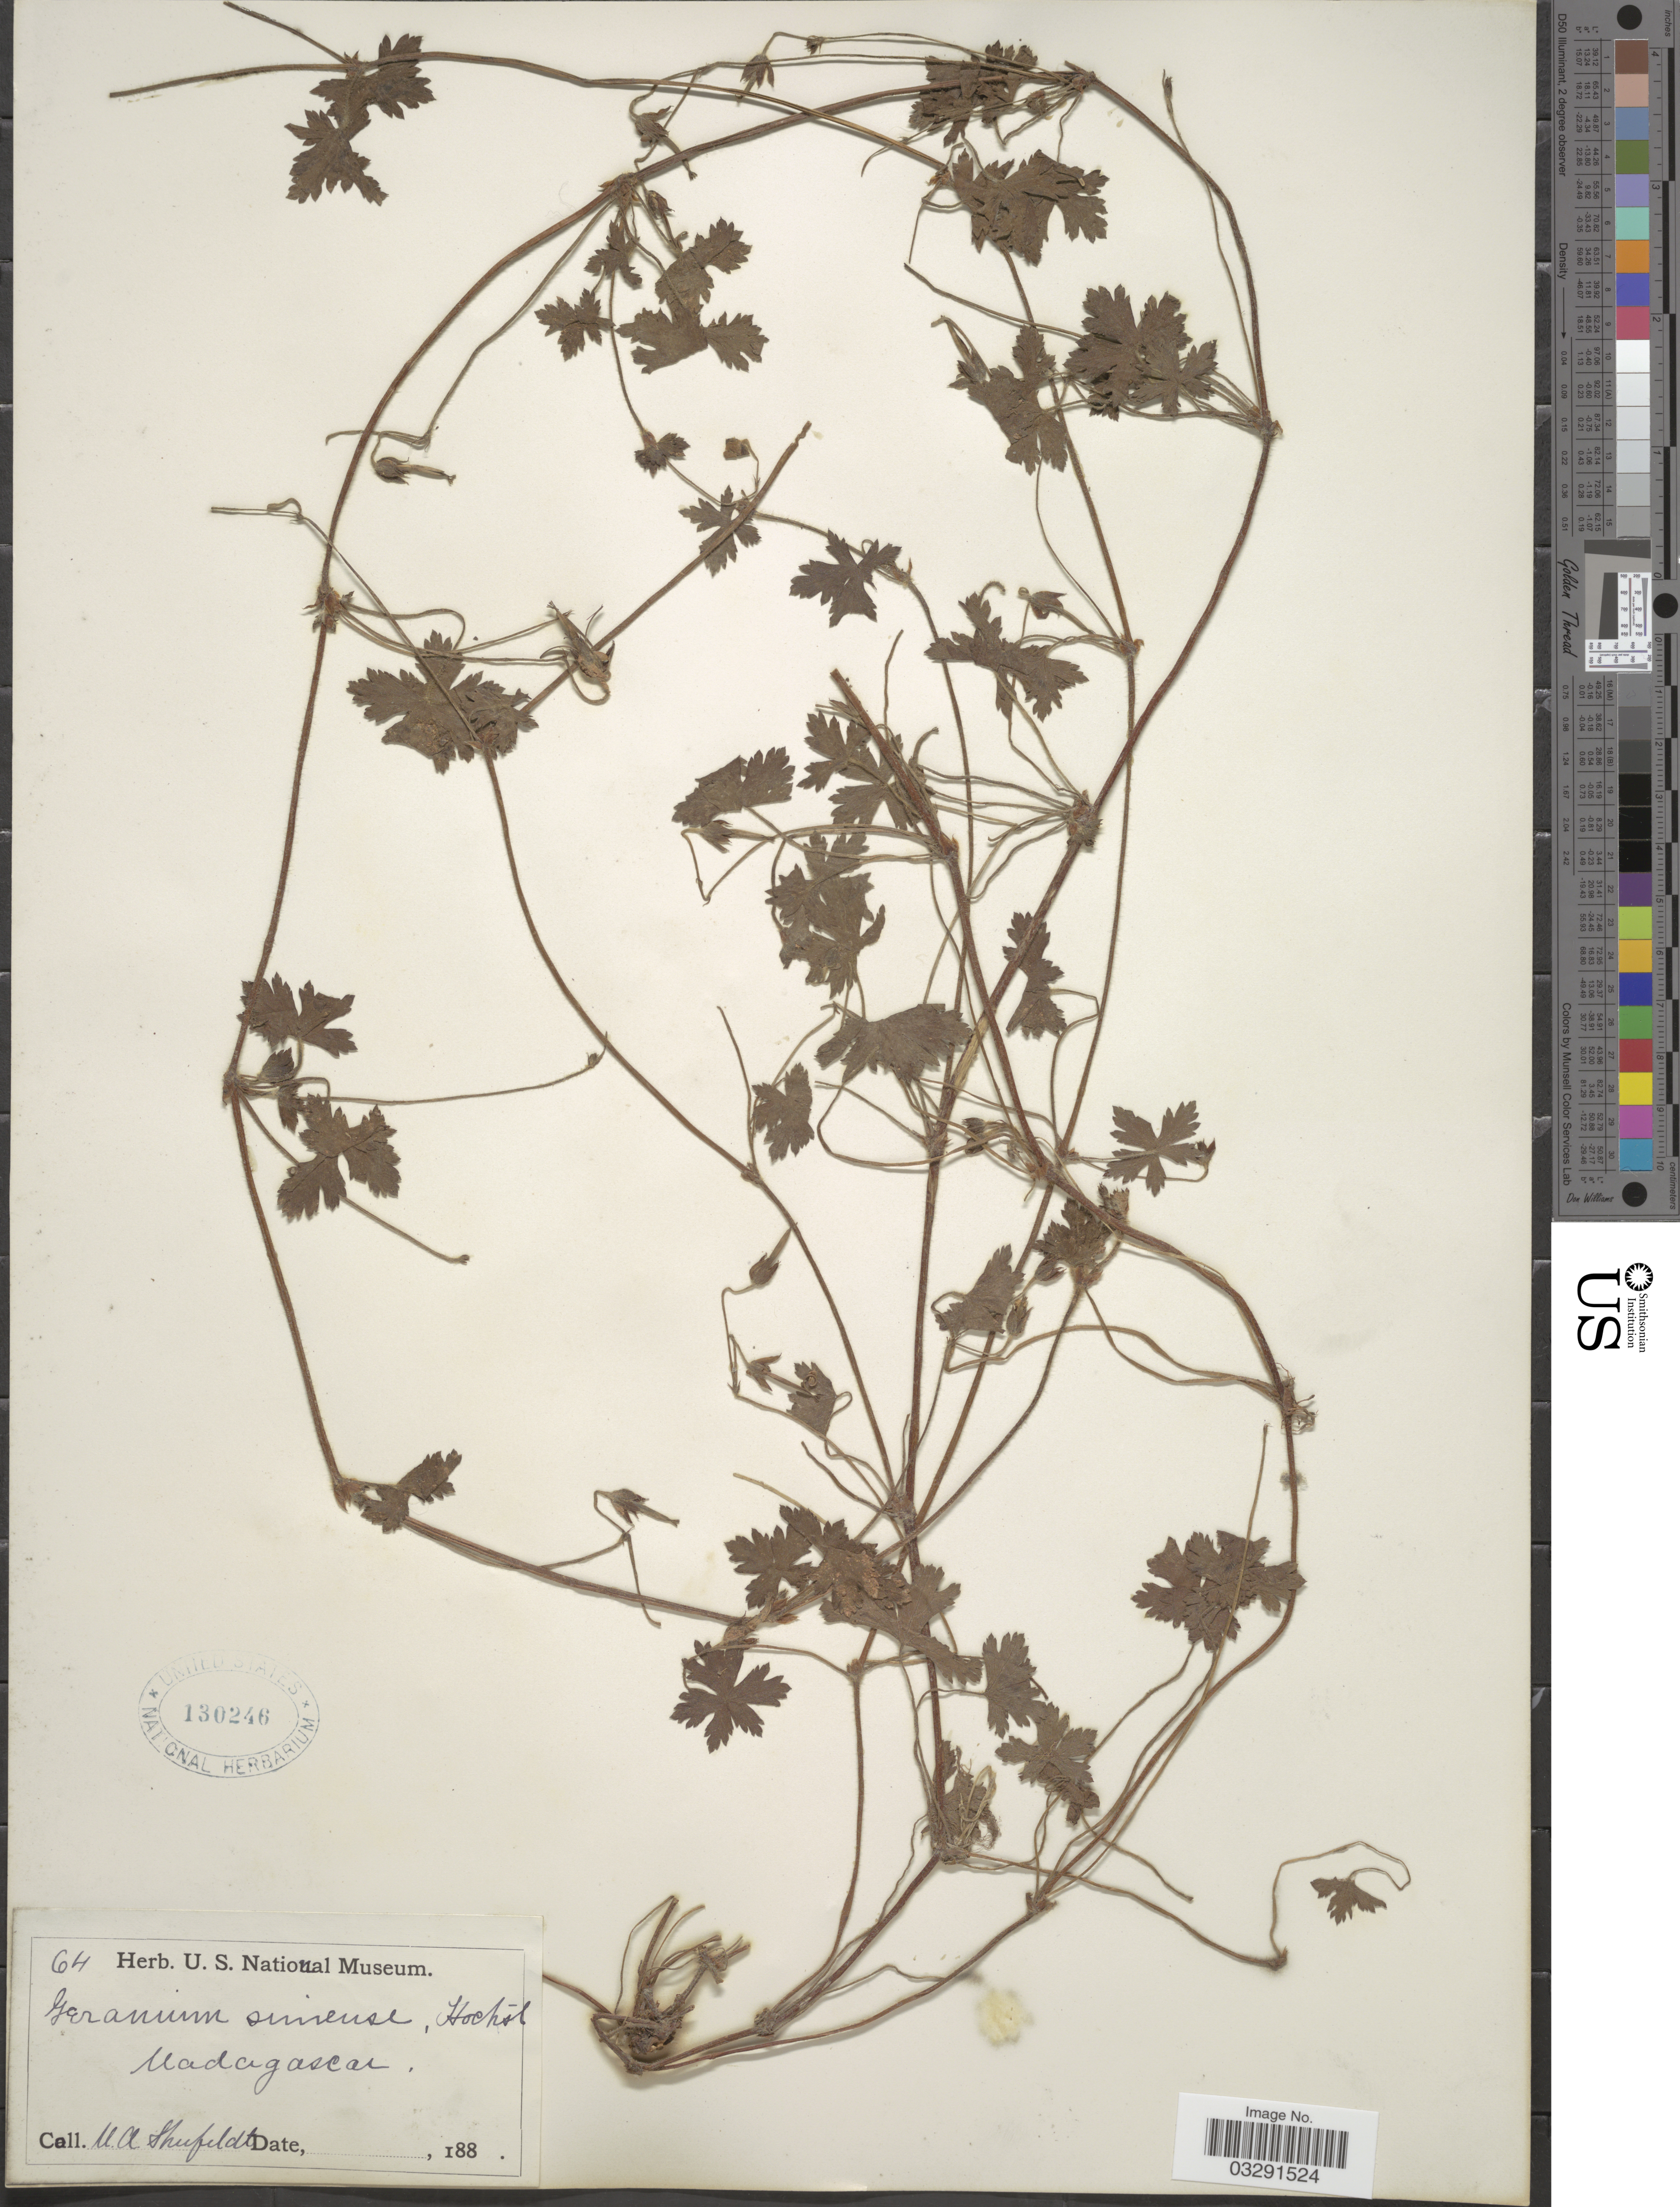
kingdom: Plantae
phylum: Tracheophyta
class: Magnoliopsida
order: Geraniales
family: Geraniaceae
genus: Geranium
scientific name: Geranium arabicum subsp. arabicum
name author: Forssk.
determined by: Aedo, C.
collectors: M. Shufeldt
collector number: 64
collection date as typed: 188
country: Madagascar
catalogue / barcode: US 130246